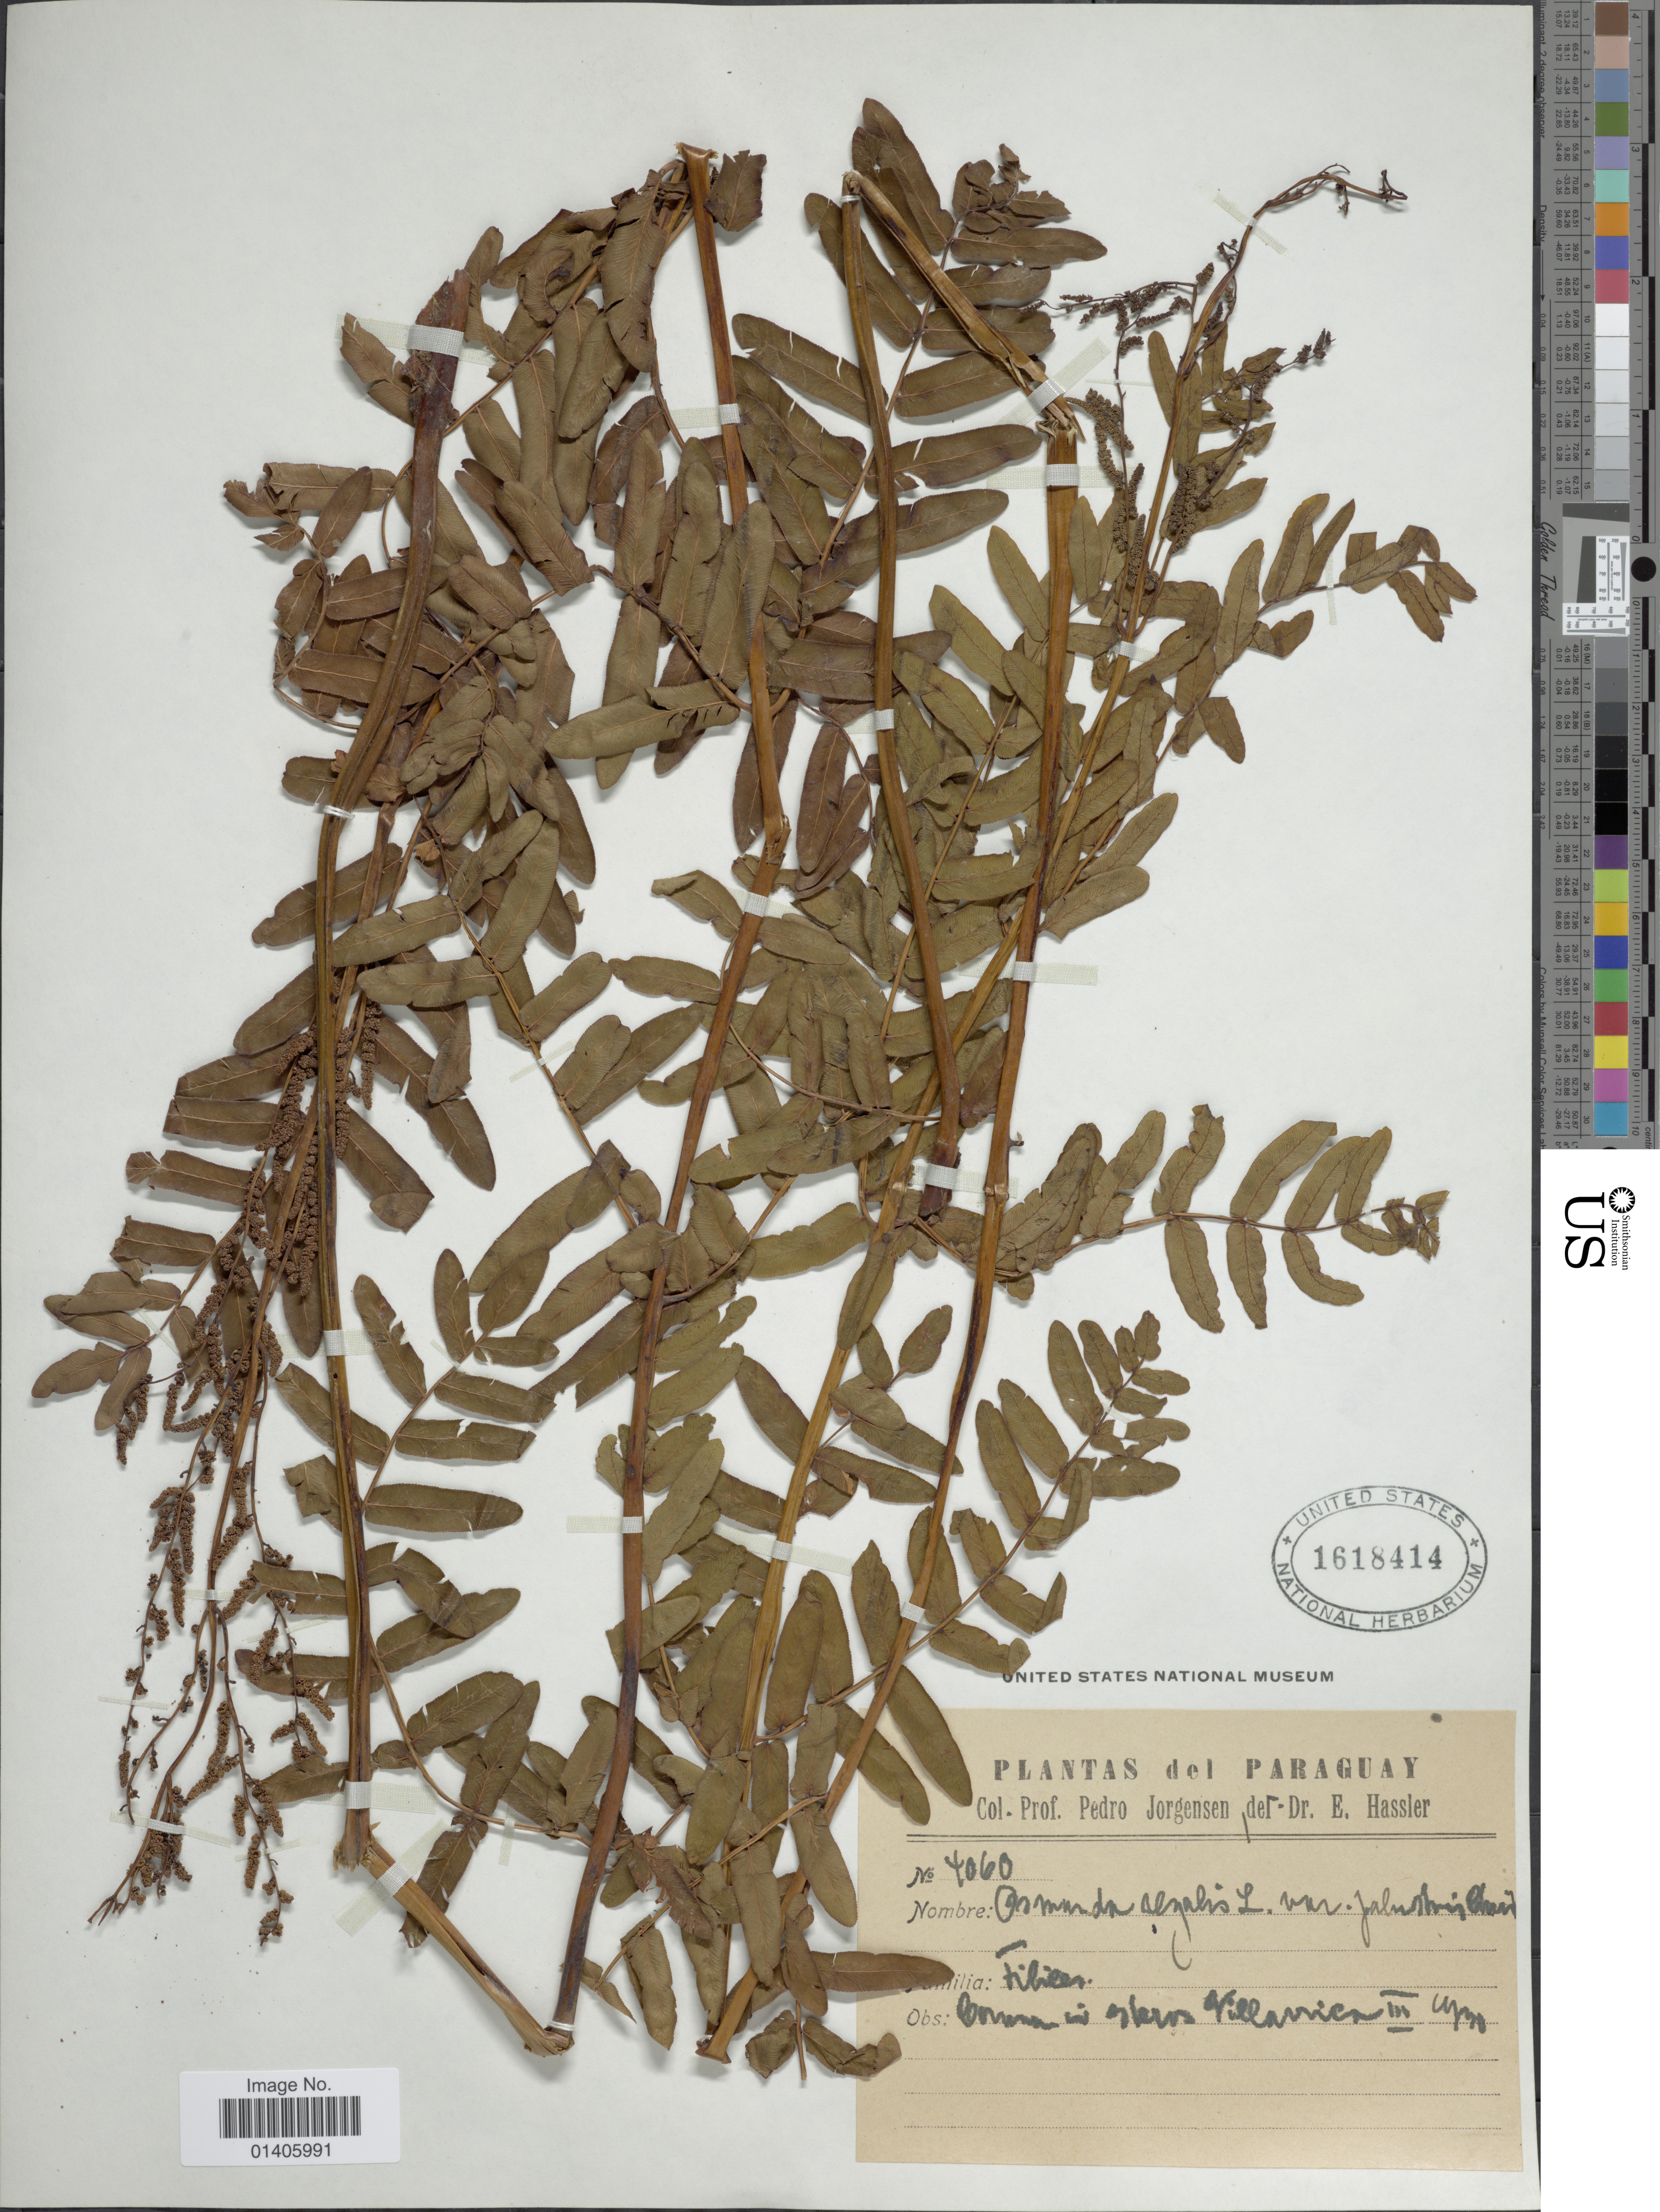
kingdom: Plantae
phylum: Tracheophyta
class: Polypodiopsida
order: Osmundales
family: Osmundaceae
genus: Osmunda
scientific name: Osmunda regalis var. palustris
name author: (Schrad.) C. Chr. ex Angely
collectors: P. Jörgensen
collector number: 4060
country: Paraguay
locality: In esteros [interpreted] Villarrica.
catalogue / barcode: US 1618414